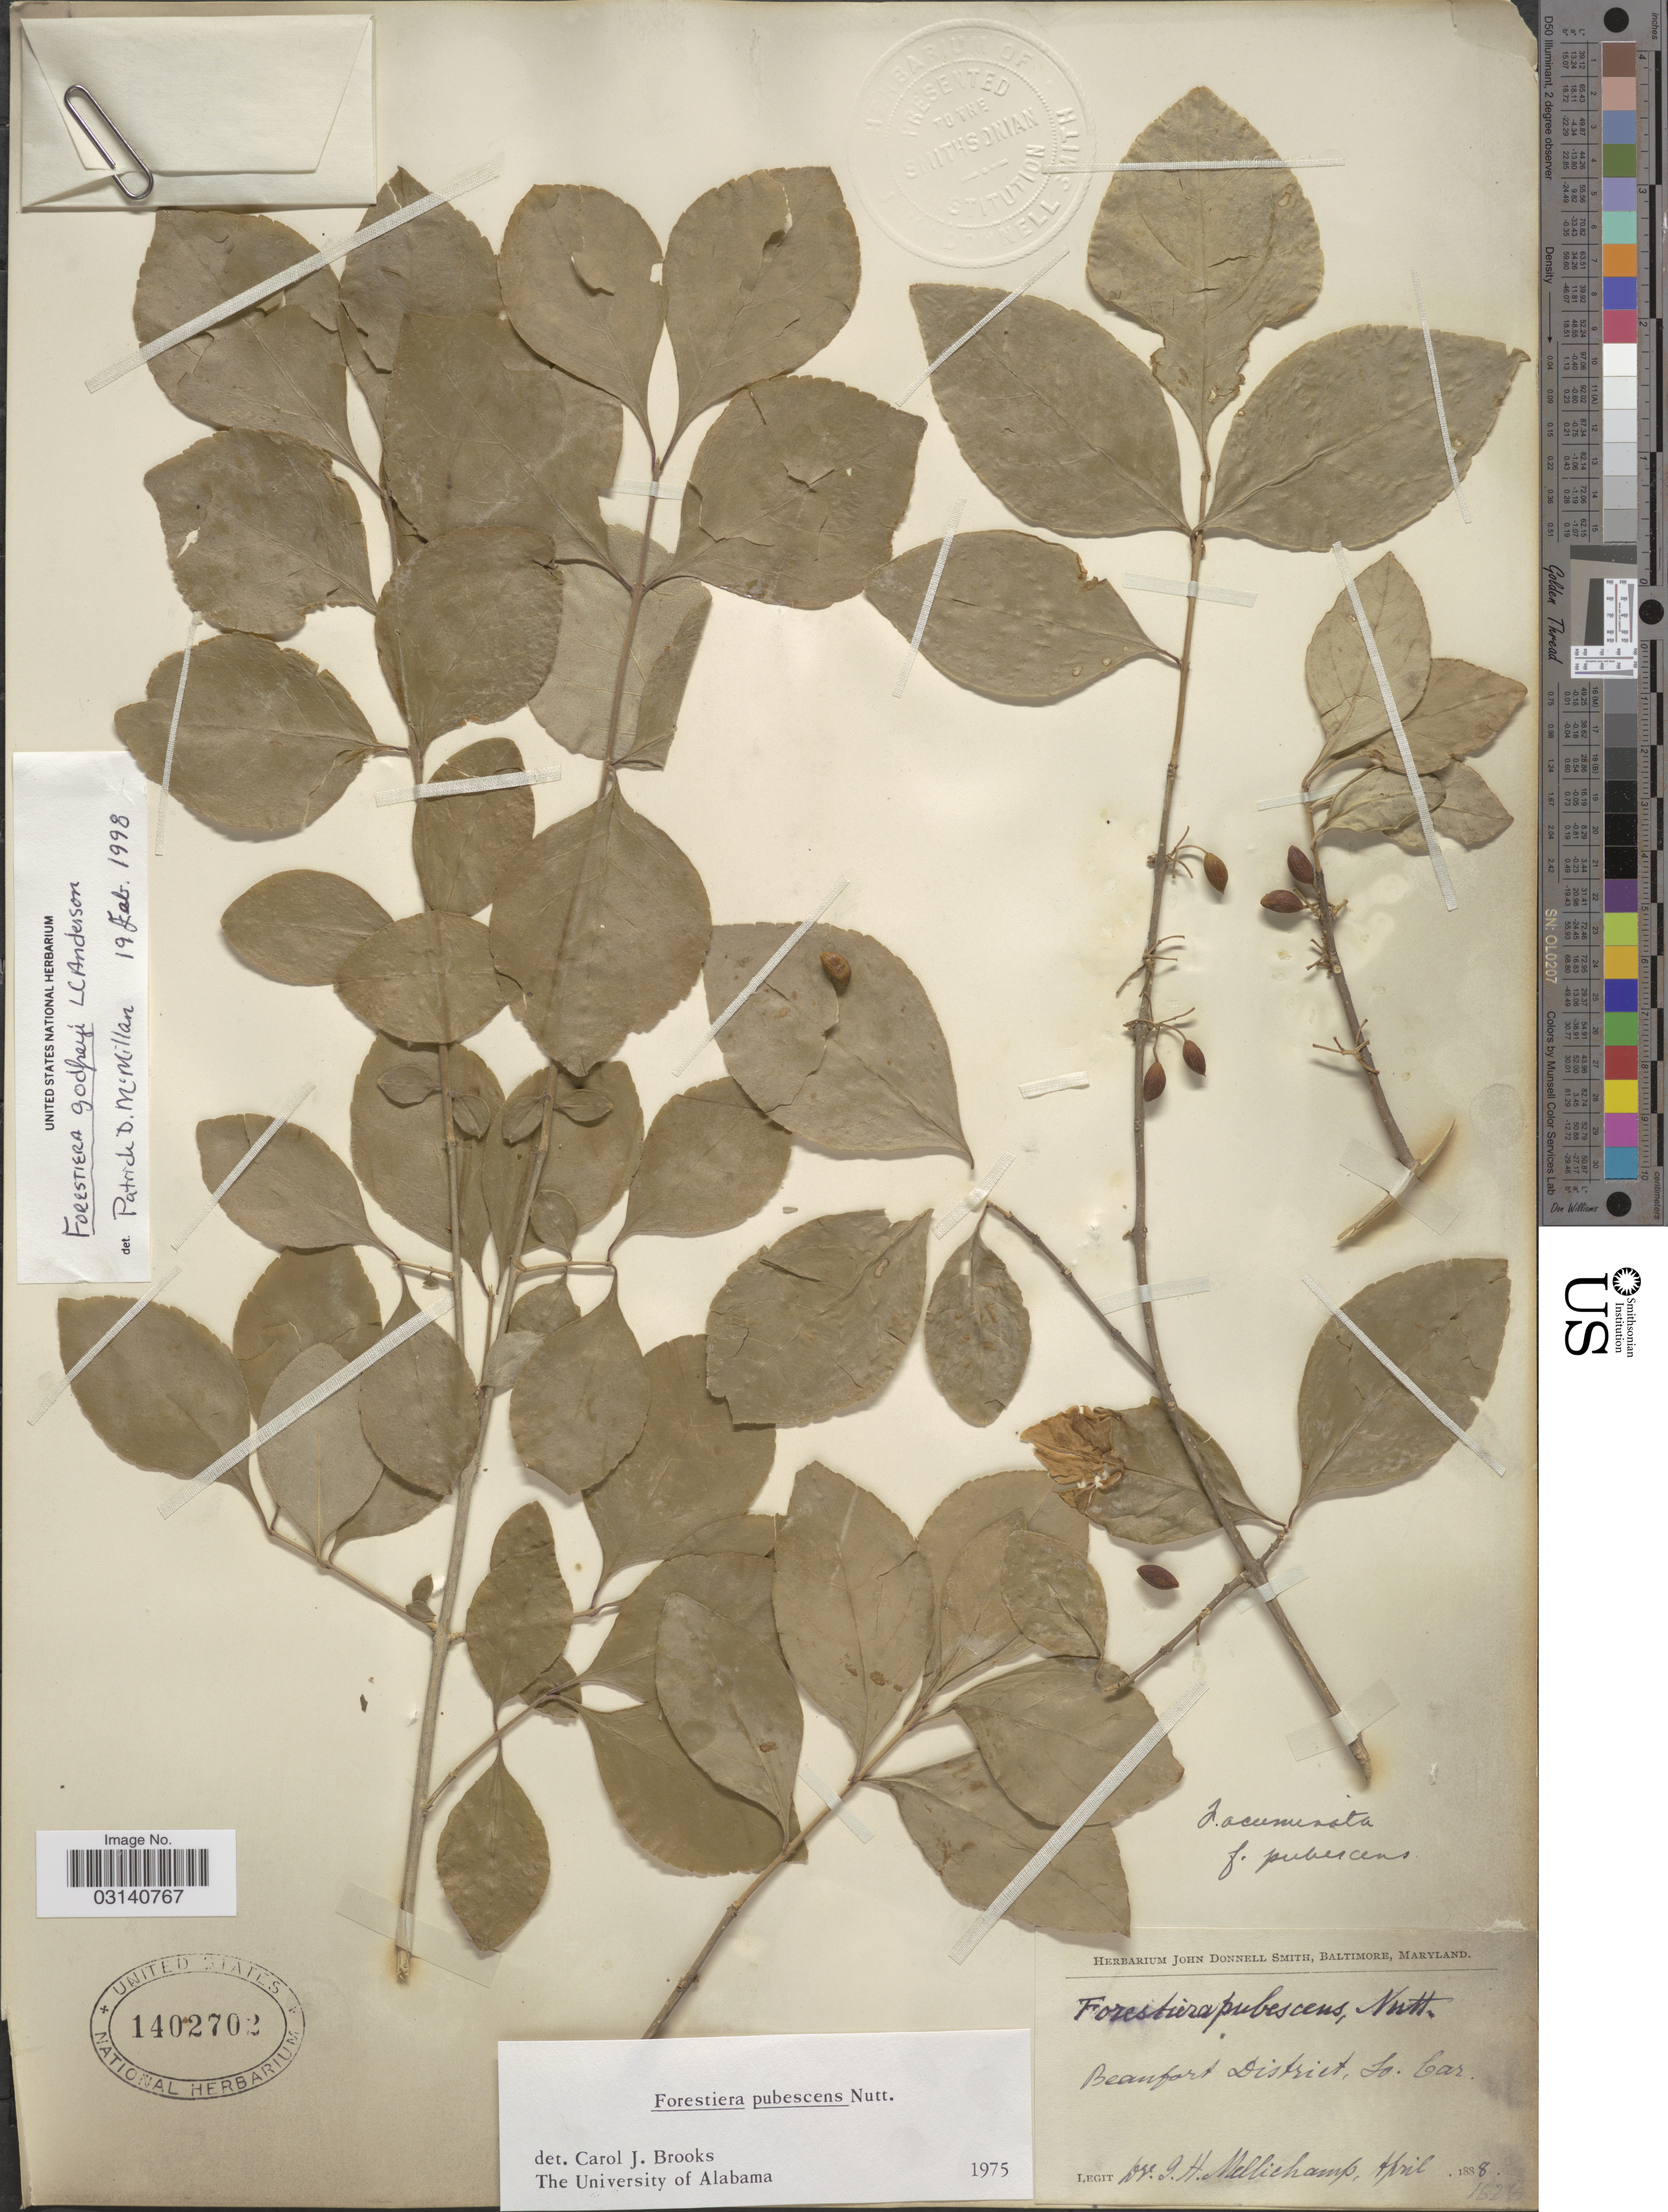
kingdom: Plantae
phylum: Tracheophyta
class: Magnoliopsida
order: Lamiales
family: Oleaceae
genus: Forestiera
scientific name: Forestiera godfreyi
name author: L.C. Anderson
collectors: J. H. Mellichamp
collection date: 1888-04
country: United States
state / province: South Carolina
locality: Beaufort District, So. Car.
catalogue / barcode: US 1402702